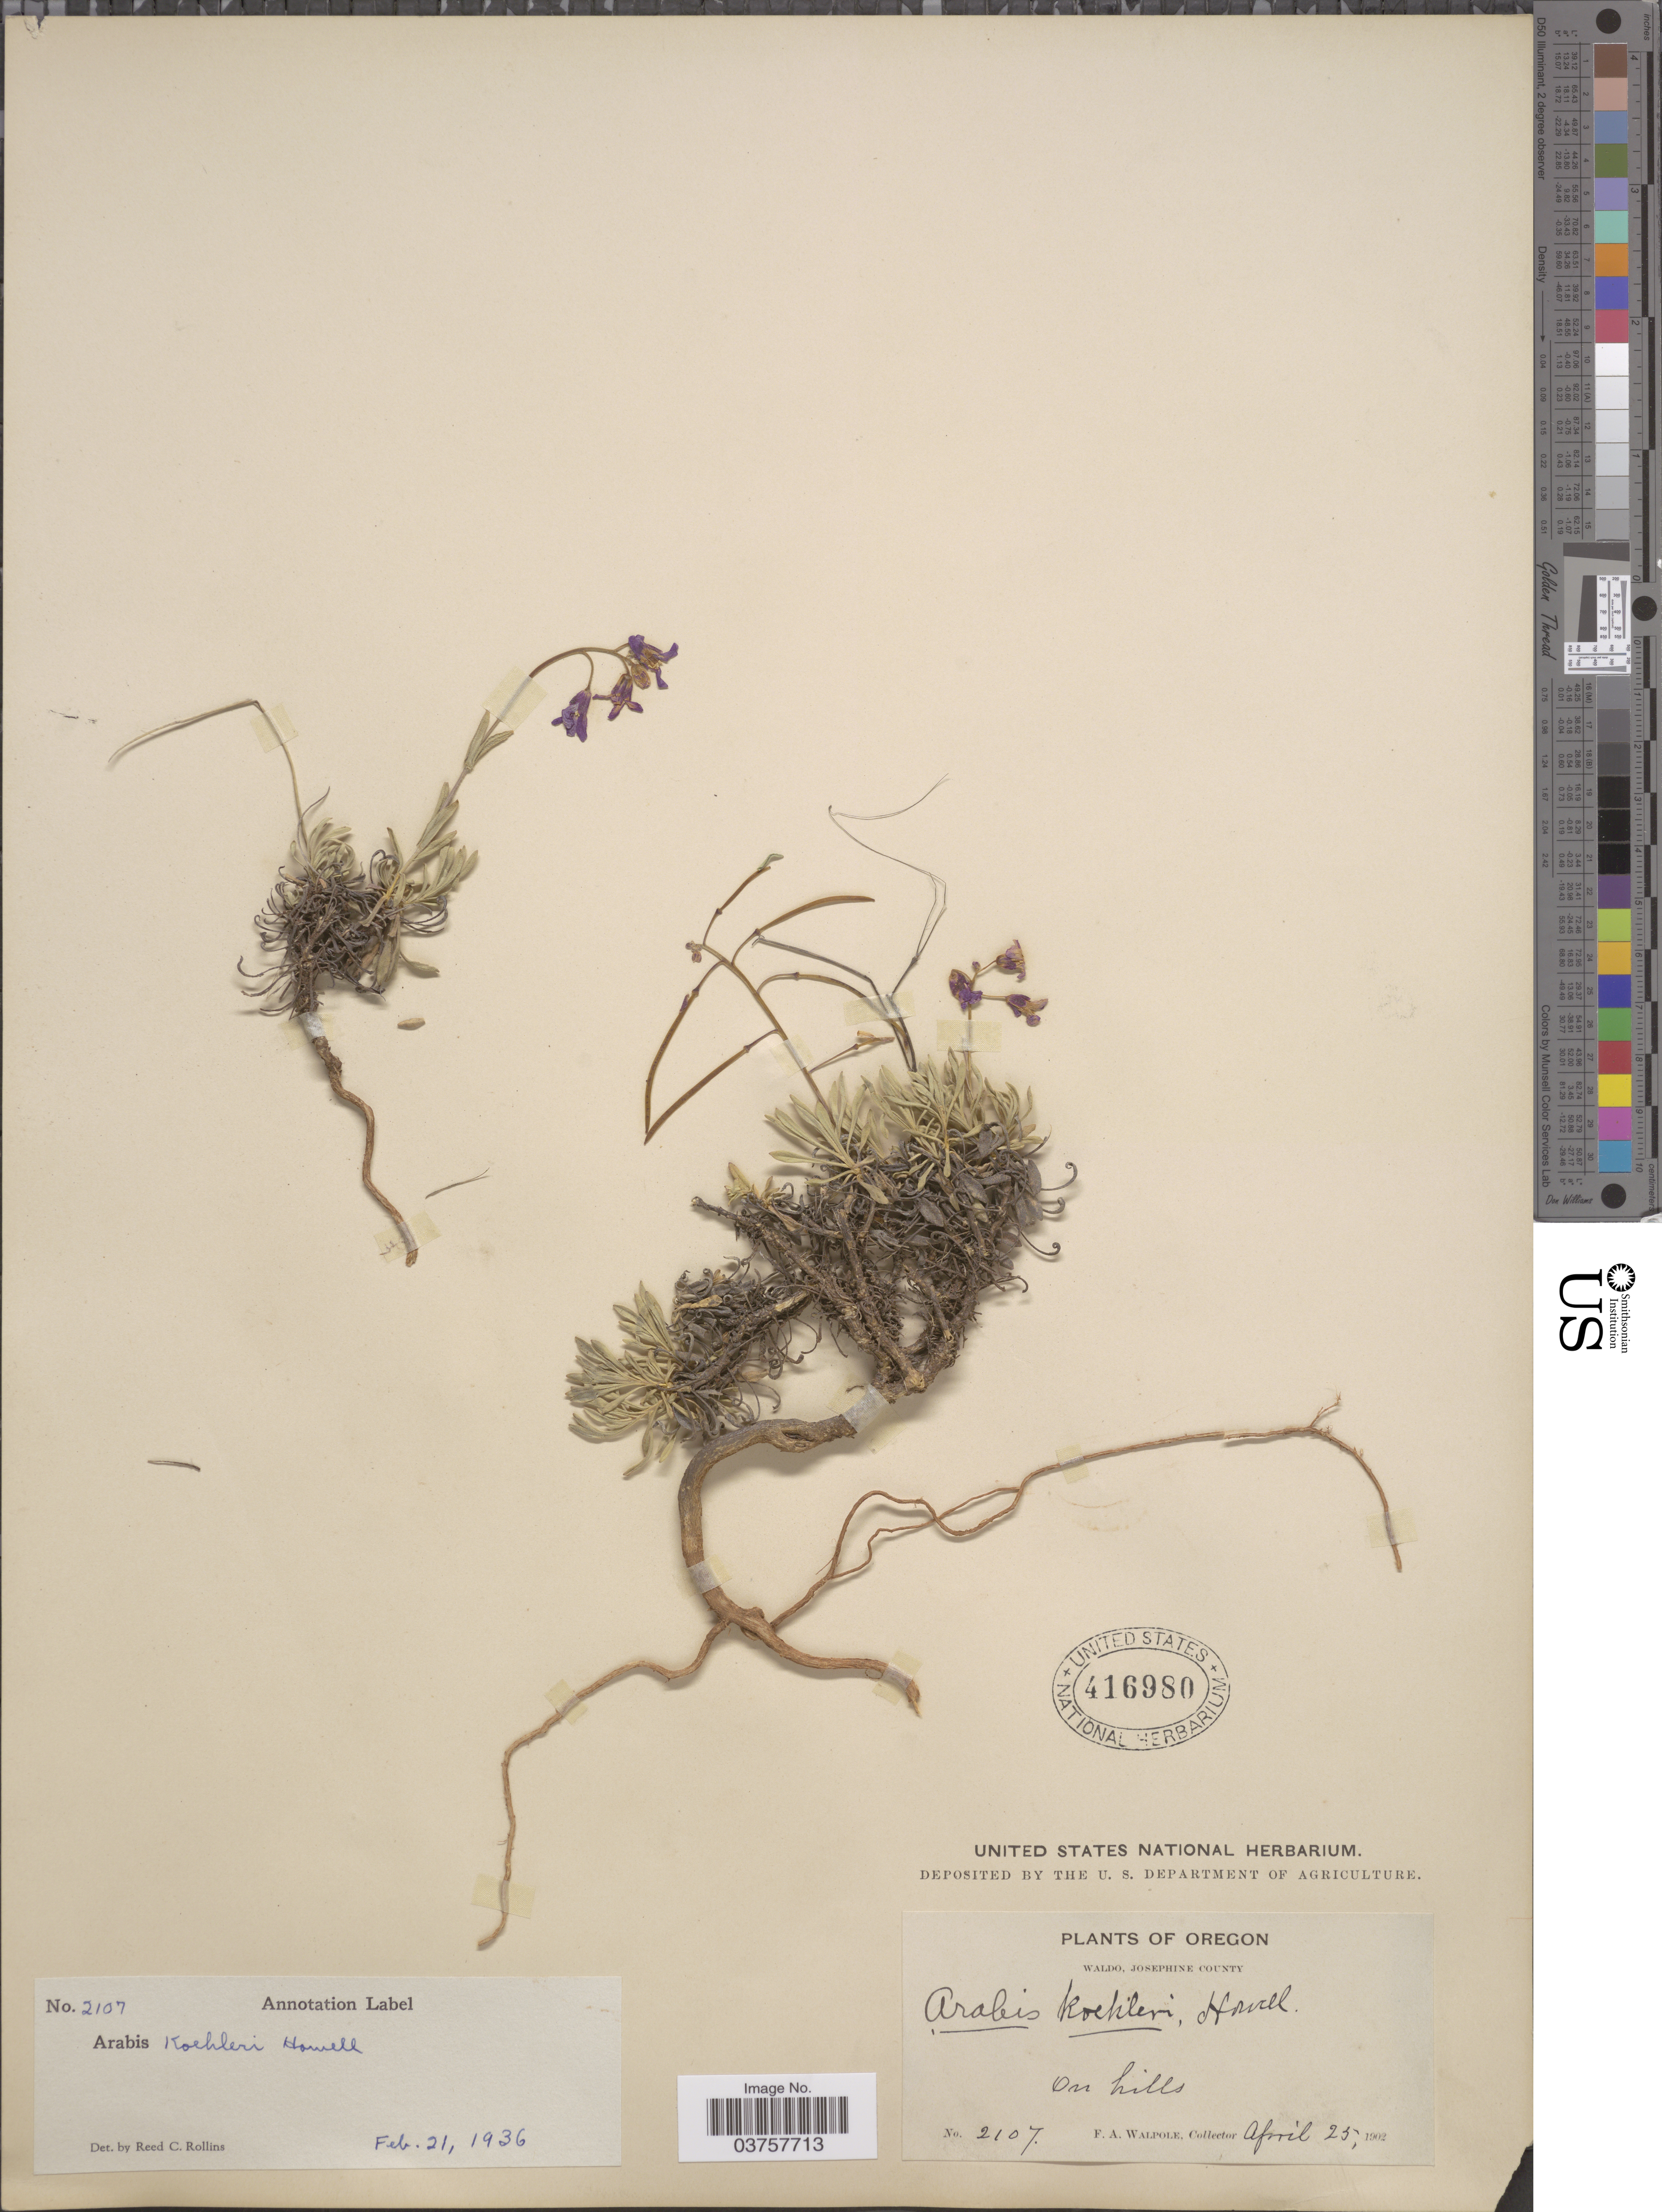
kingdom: Plantae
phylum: Tracheophyta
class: Magnoliopsida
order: Brassicales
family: Brassicaceae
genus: Arabis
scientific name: Arabis koehleri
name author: Howell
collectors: F. Walpole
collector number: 2107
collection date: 1902-04-25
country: United States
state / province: Oregon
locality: Waldo, Josephine County. On hills.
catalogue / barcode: US 416980